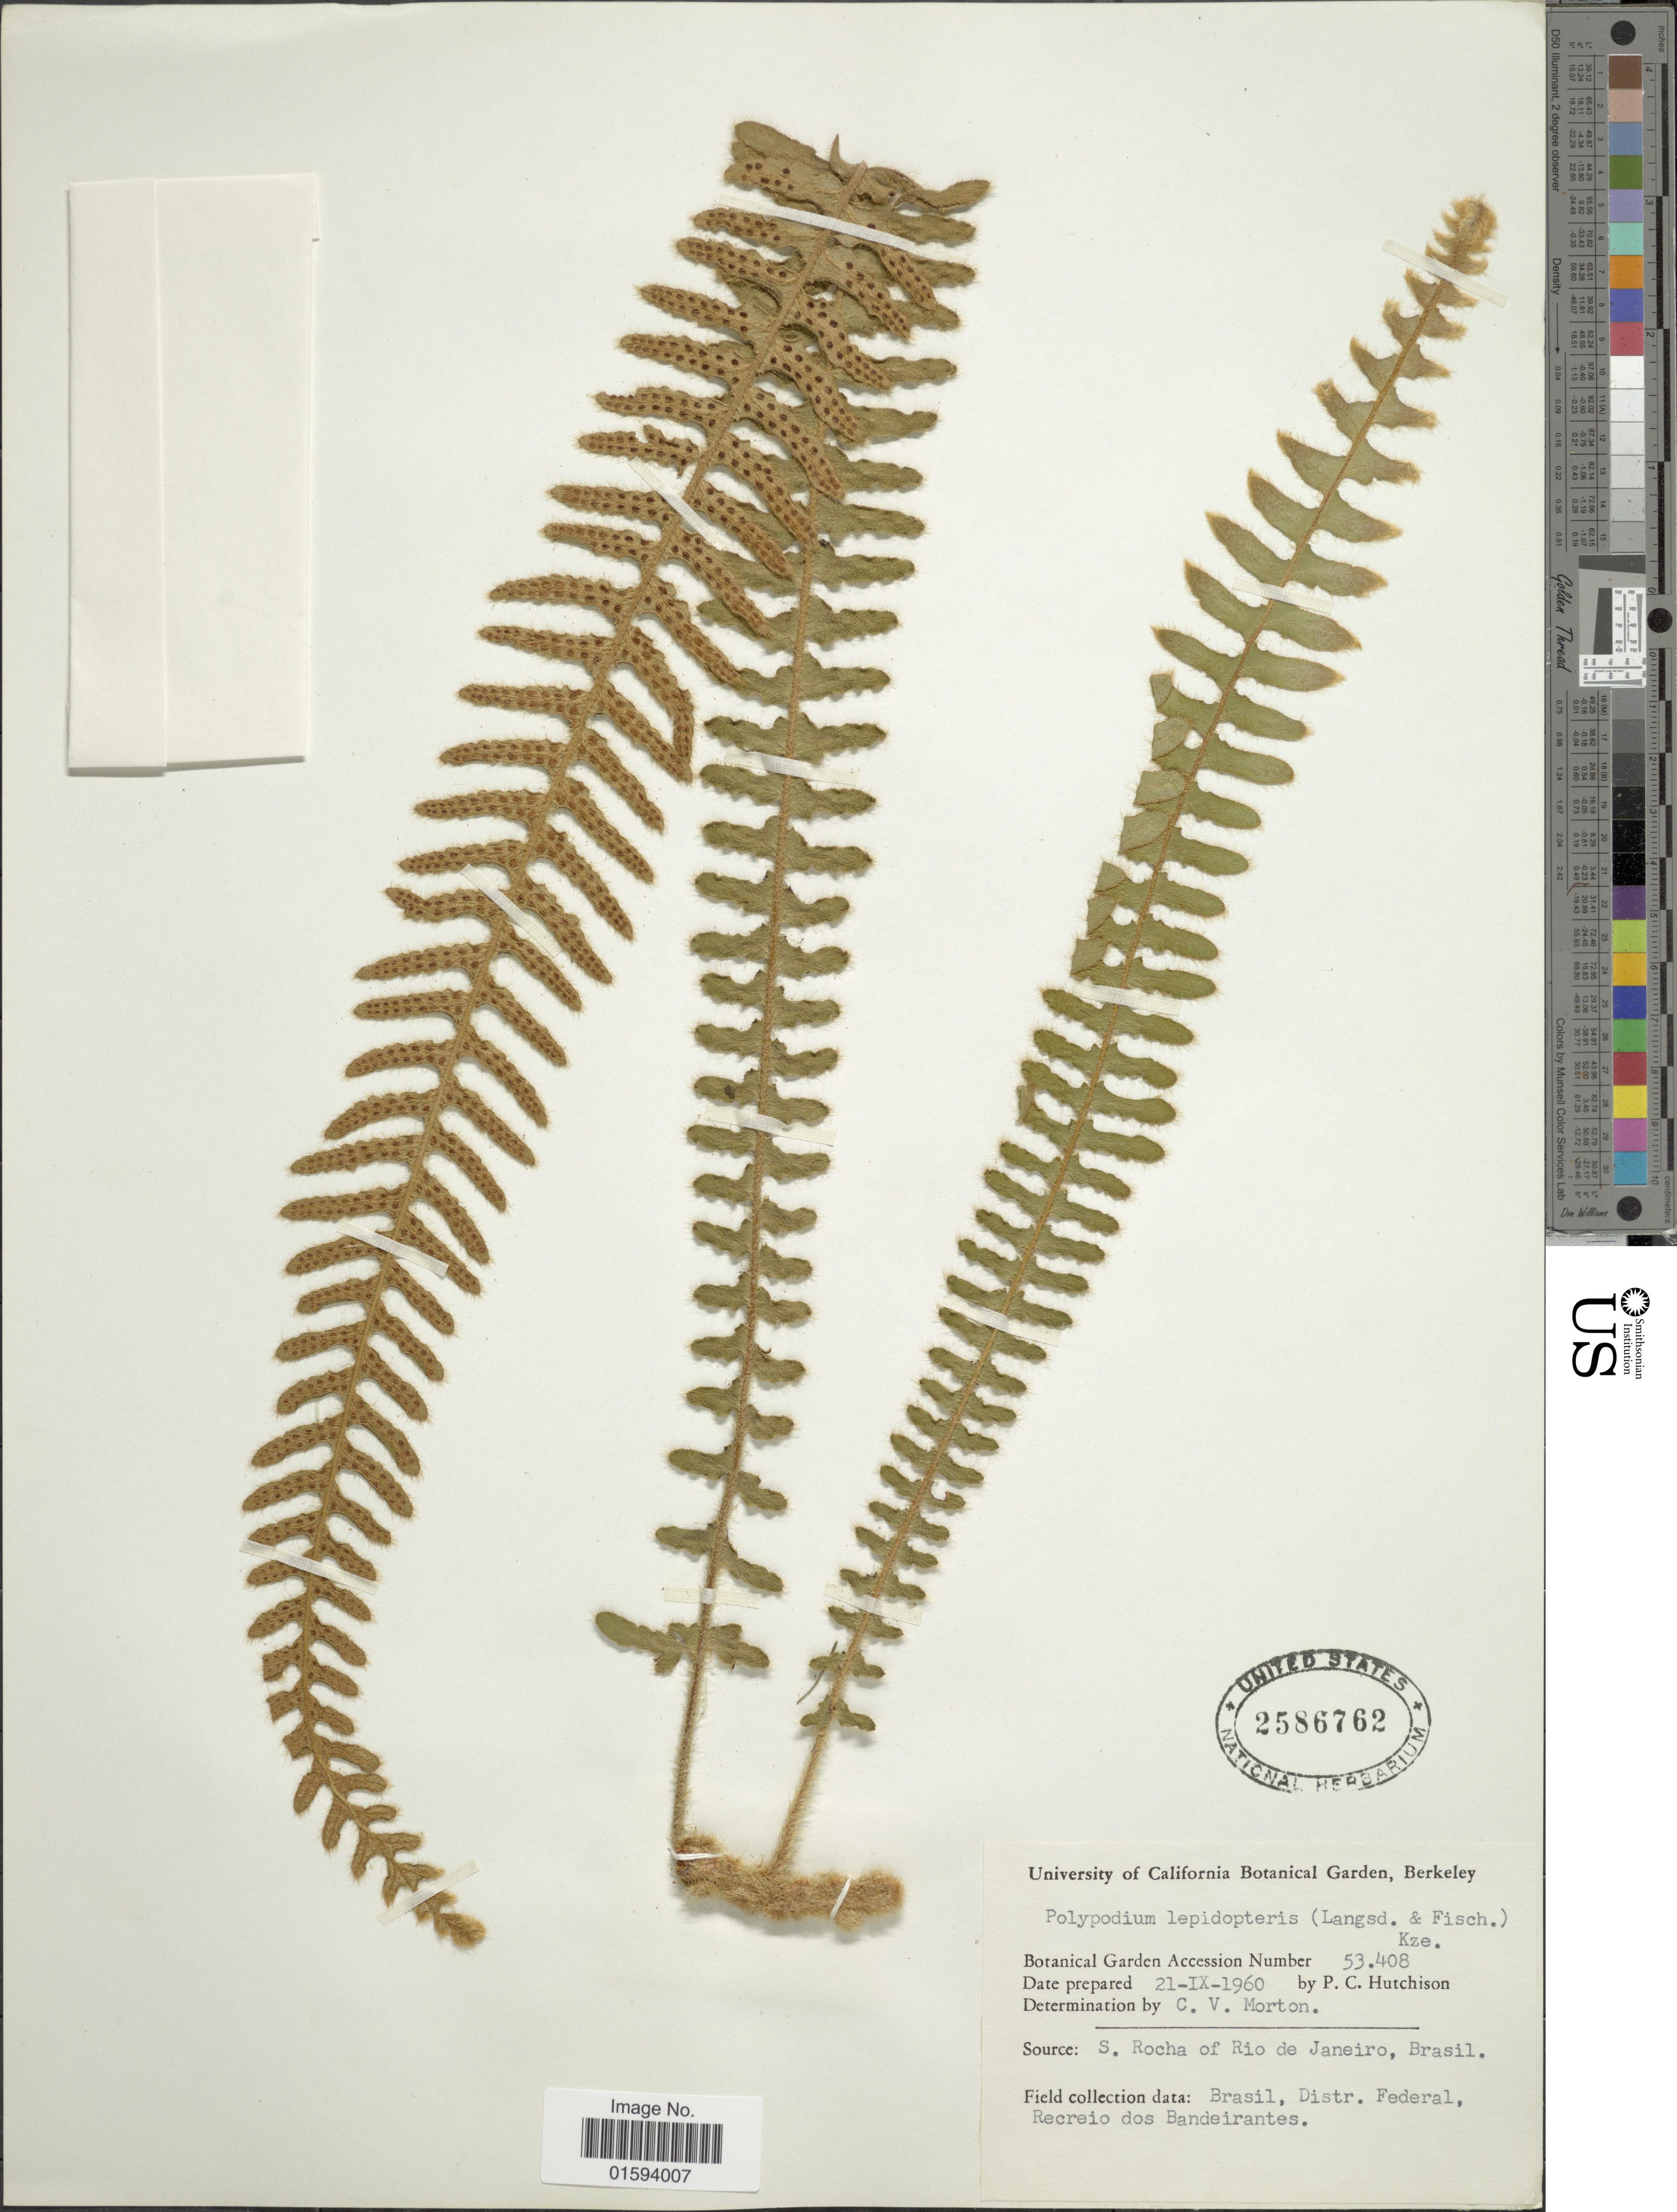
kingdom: Plantae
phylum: Tracheophyta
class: Polypodiopsida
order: Polypodiales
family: Polypodiaceae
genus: Polypodium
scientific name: Polypodium lepidopteris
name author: (Langsd. & Fisch.) Kunze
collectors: P. C. Hutchison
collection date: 1960-09-21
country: United States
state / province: California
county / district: Alameda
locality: University of California Botanical Garden, Berkeley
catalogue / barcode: US 2586762